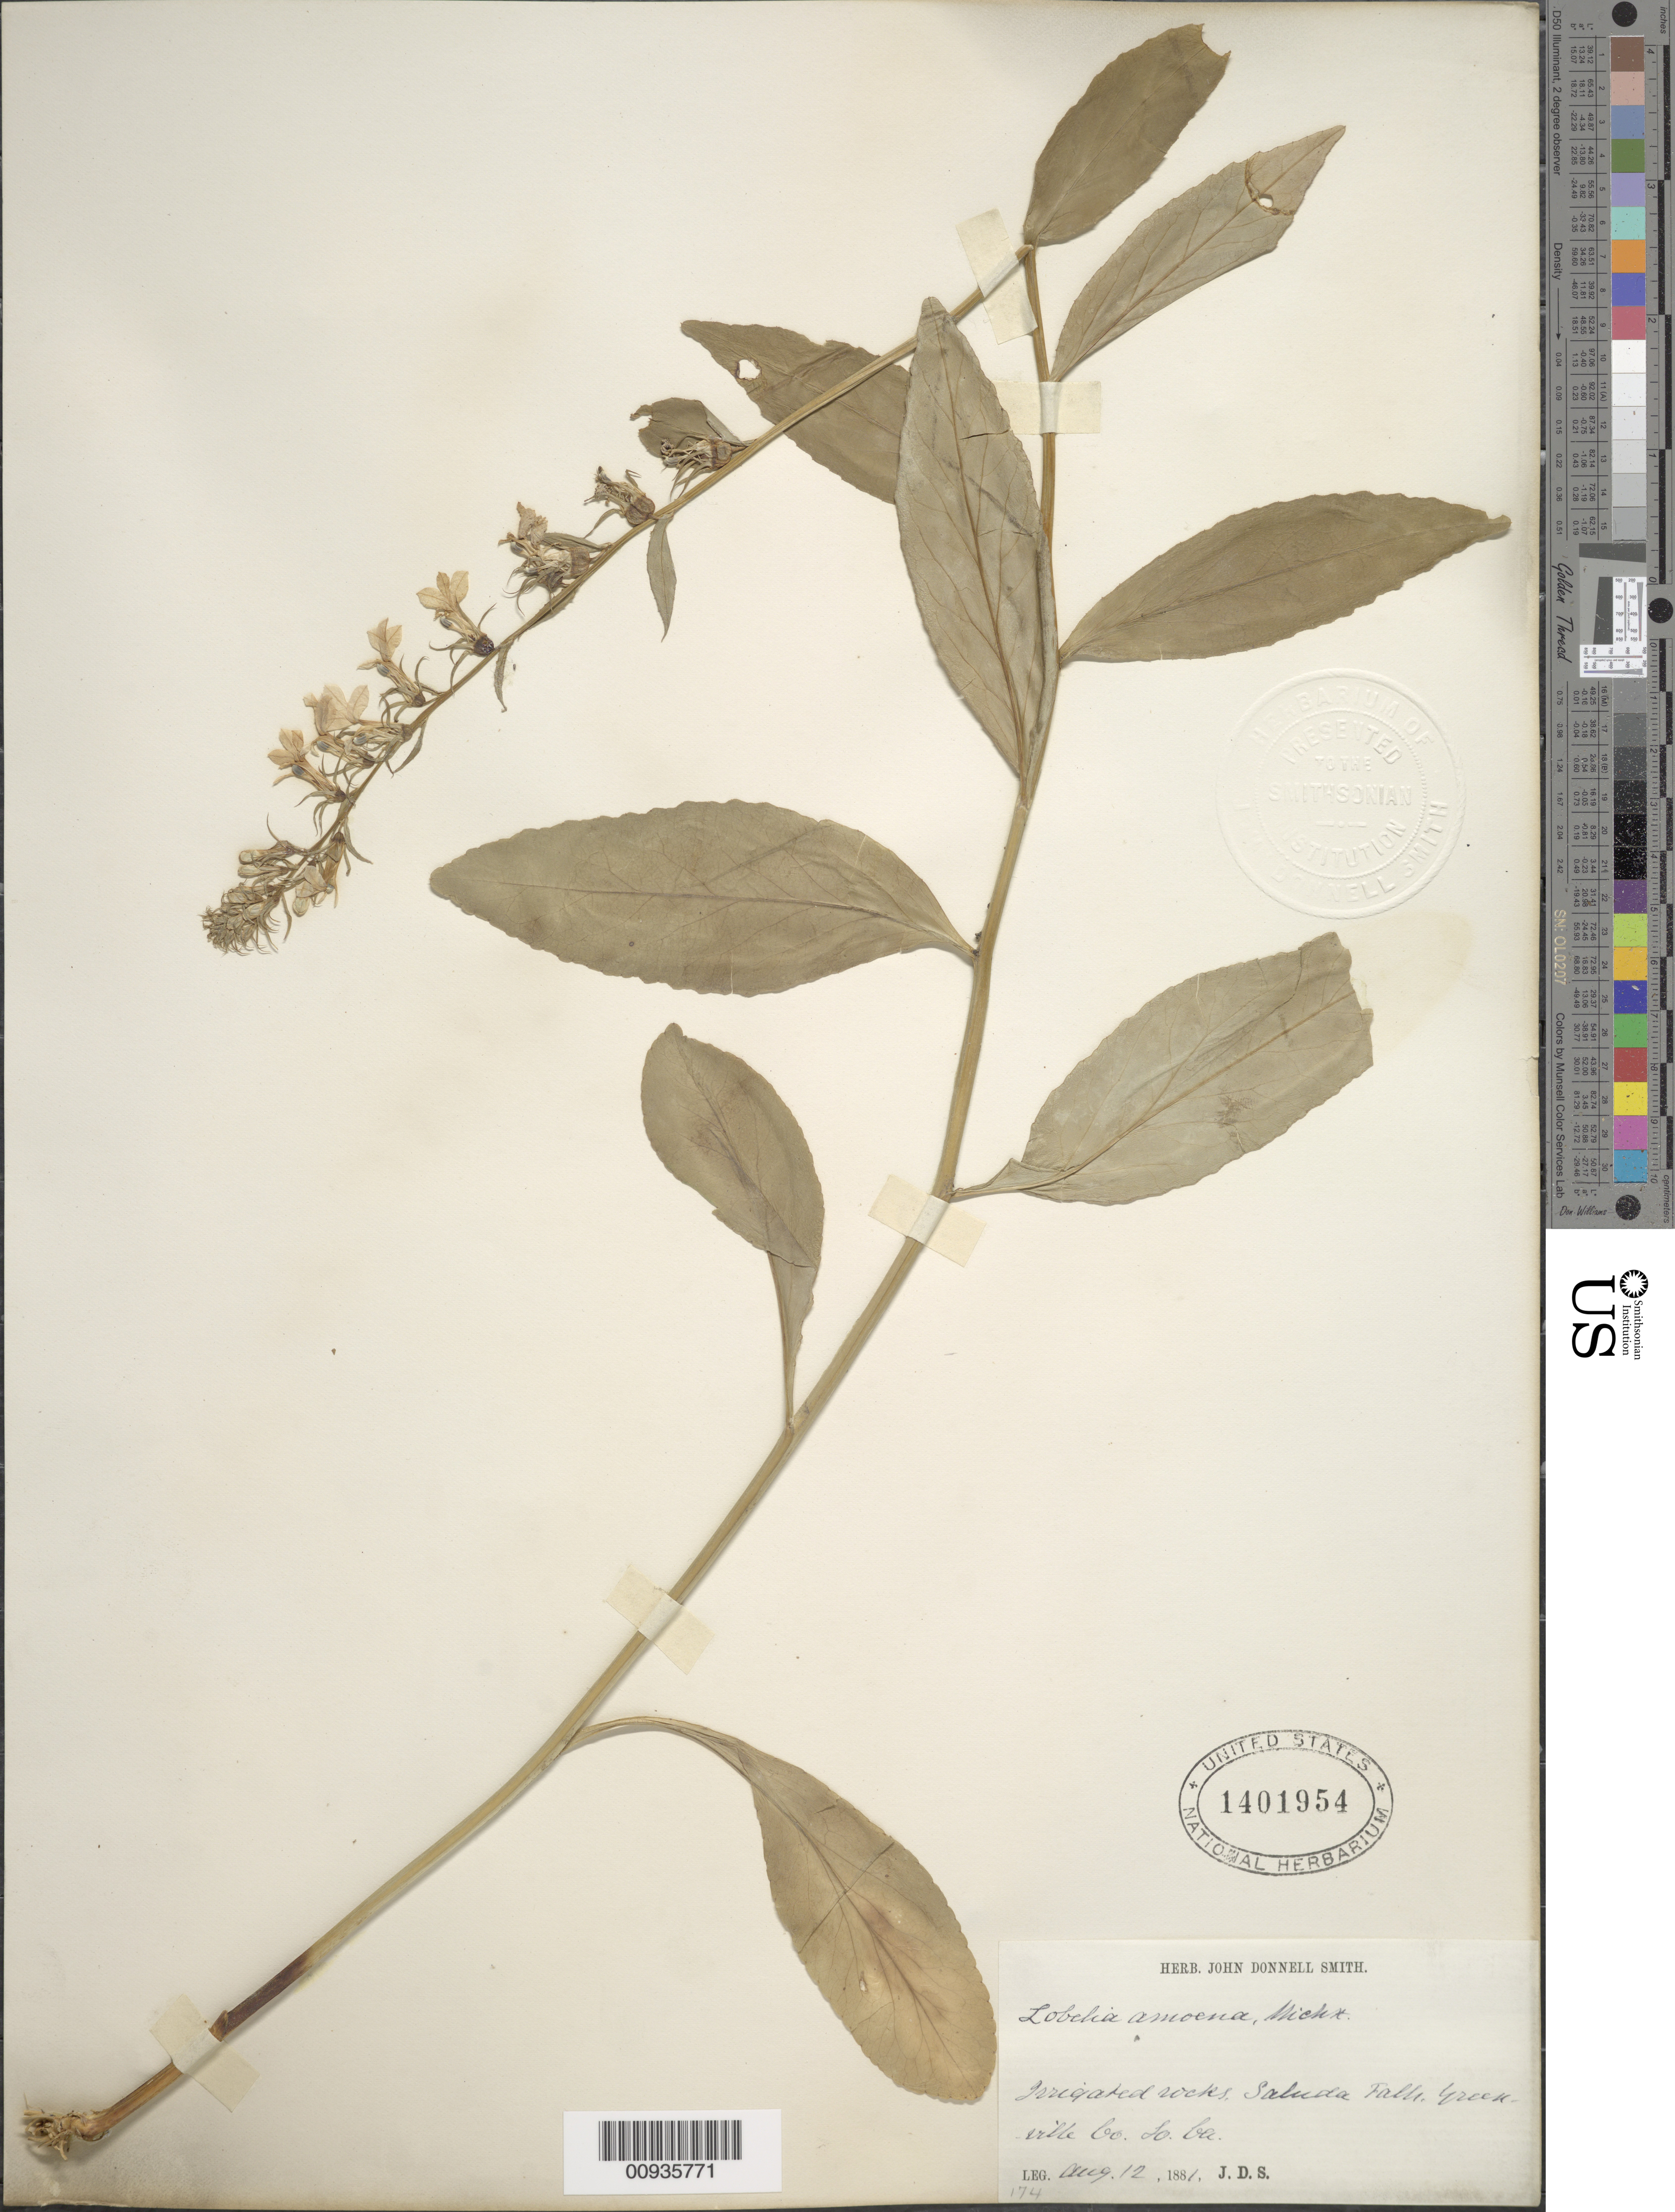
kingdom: Plantae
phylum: Tracheophyta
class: Magnoliopsida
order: Asterales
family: Campanulaceae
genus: Lobelia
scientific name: Lobelia amoena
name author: Michx.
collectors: J. Donnell Smith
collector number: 174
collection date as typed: Aug. 12, 1881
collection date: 1881-08-12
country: United States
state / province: Georgia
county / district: Greenville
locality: Saluda Falls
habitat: irrigated rocks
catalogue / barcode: US 1401954